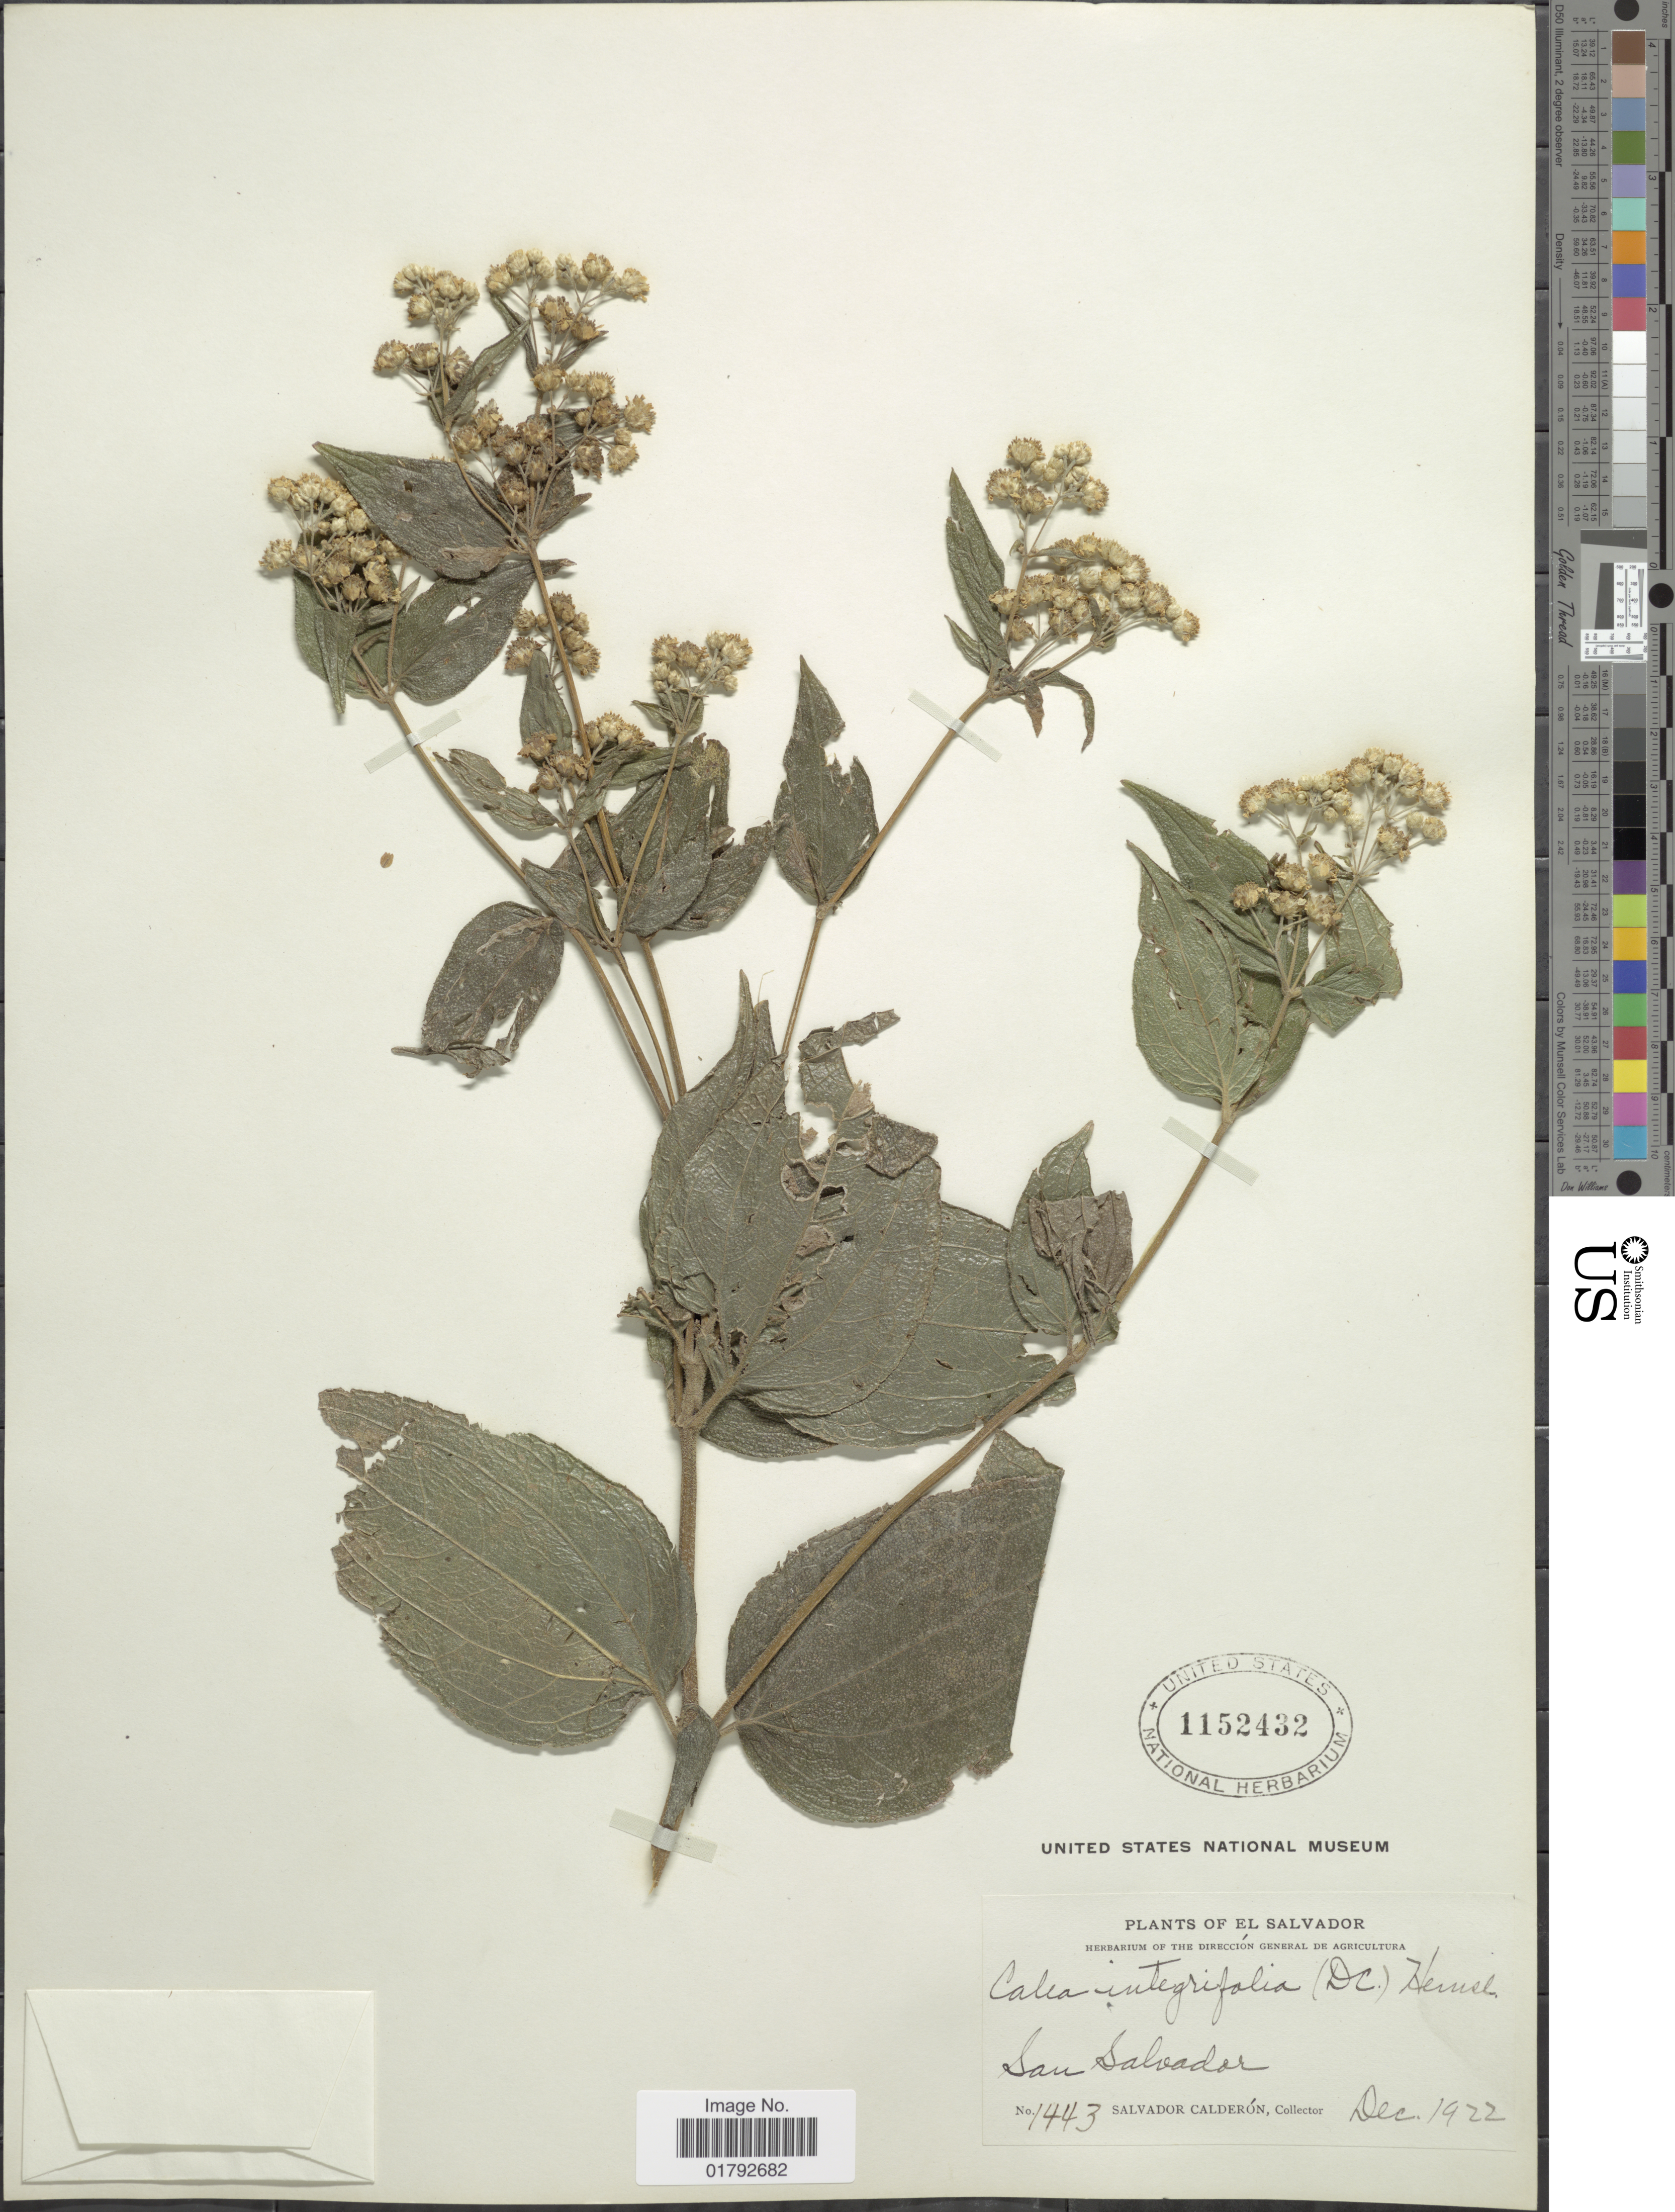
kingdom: Plantae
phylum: Tracheophyta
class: Magnoliopsida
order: Asterales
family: Asteraceae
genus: Alloispermum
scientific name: Alloispermum integrifolium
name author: (DC.) H. Rob.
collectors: S. Calderón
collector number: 1443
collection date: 1922-12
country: El Salvador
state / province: San Salvador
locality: San Salvador.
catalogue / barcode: US 1152432